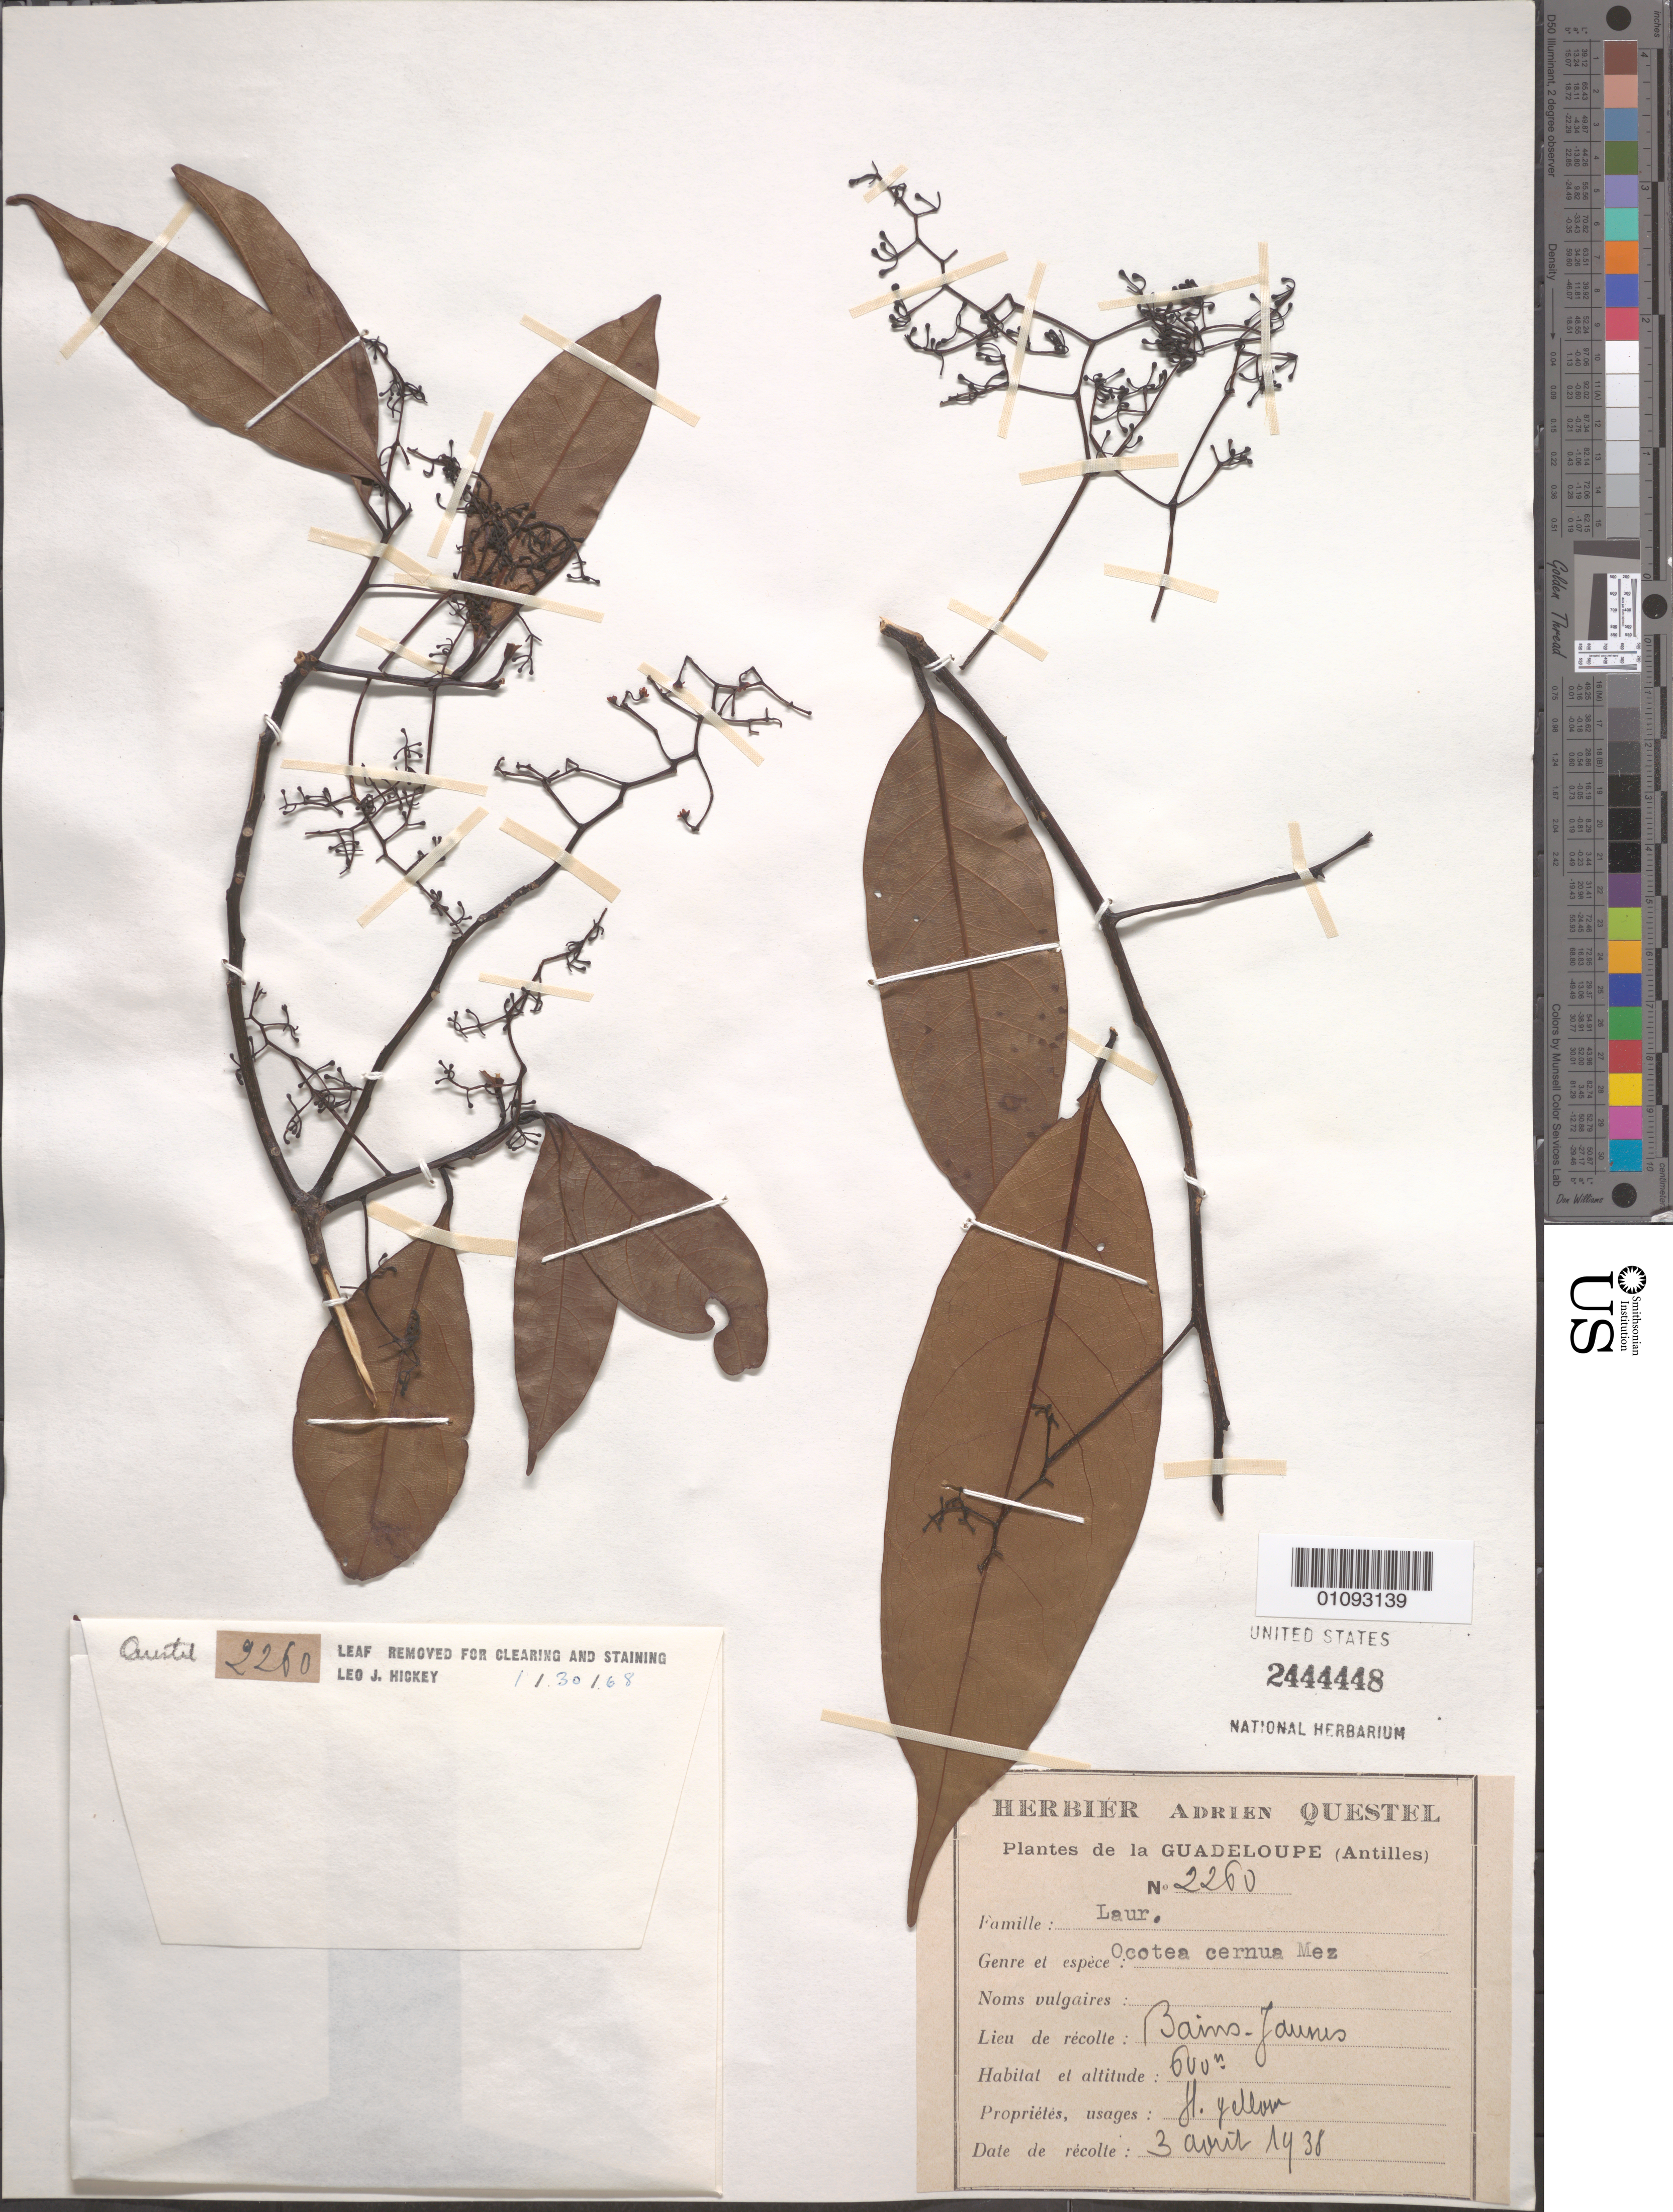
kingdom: Plantae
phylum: Tracheophyta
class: Magnoliopsida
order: Laurales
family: Lauraceae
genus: Ocotea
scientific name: Ocotea cernua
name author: (Nees) Mez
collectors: A. Questel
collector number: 2260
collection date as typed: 03 Apr 1938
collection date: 1938-04-03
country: Guadeloupe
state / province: St. Claude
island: Basse Terre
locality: Bains Jaunes.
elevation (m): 600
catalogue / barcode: US 2444448